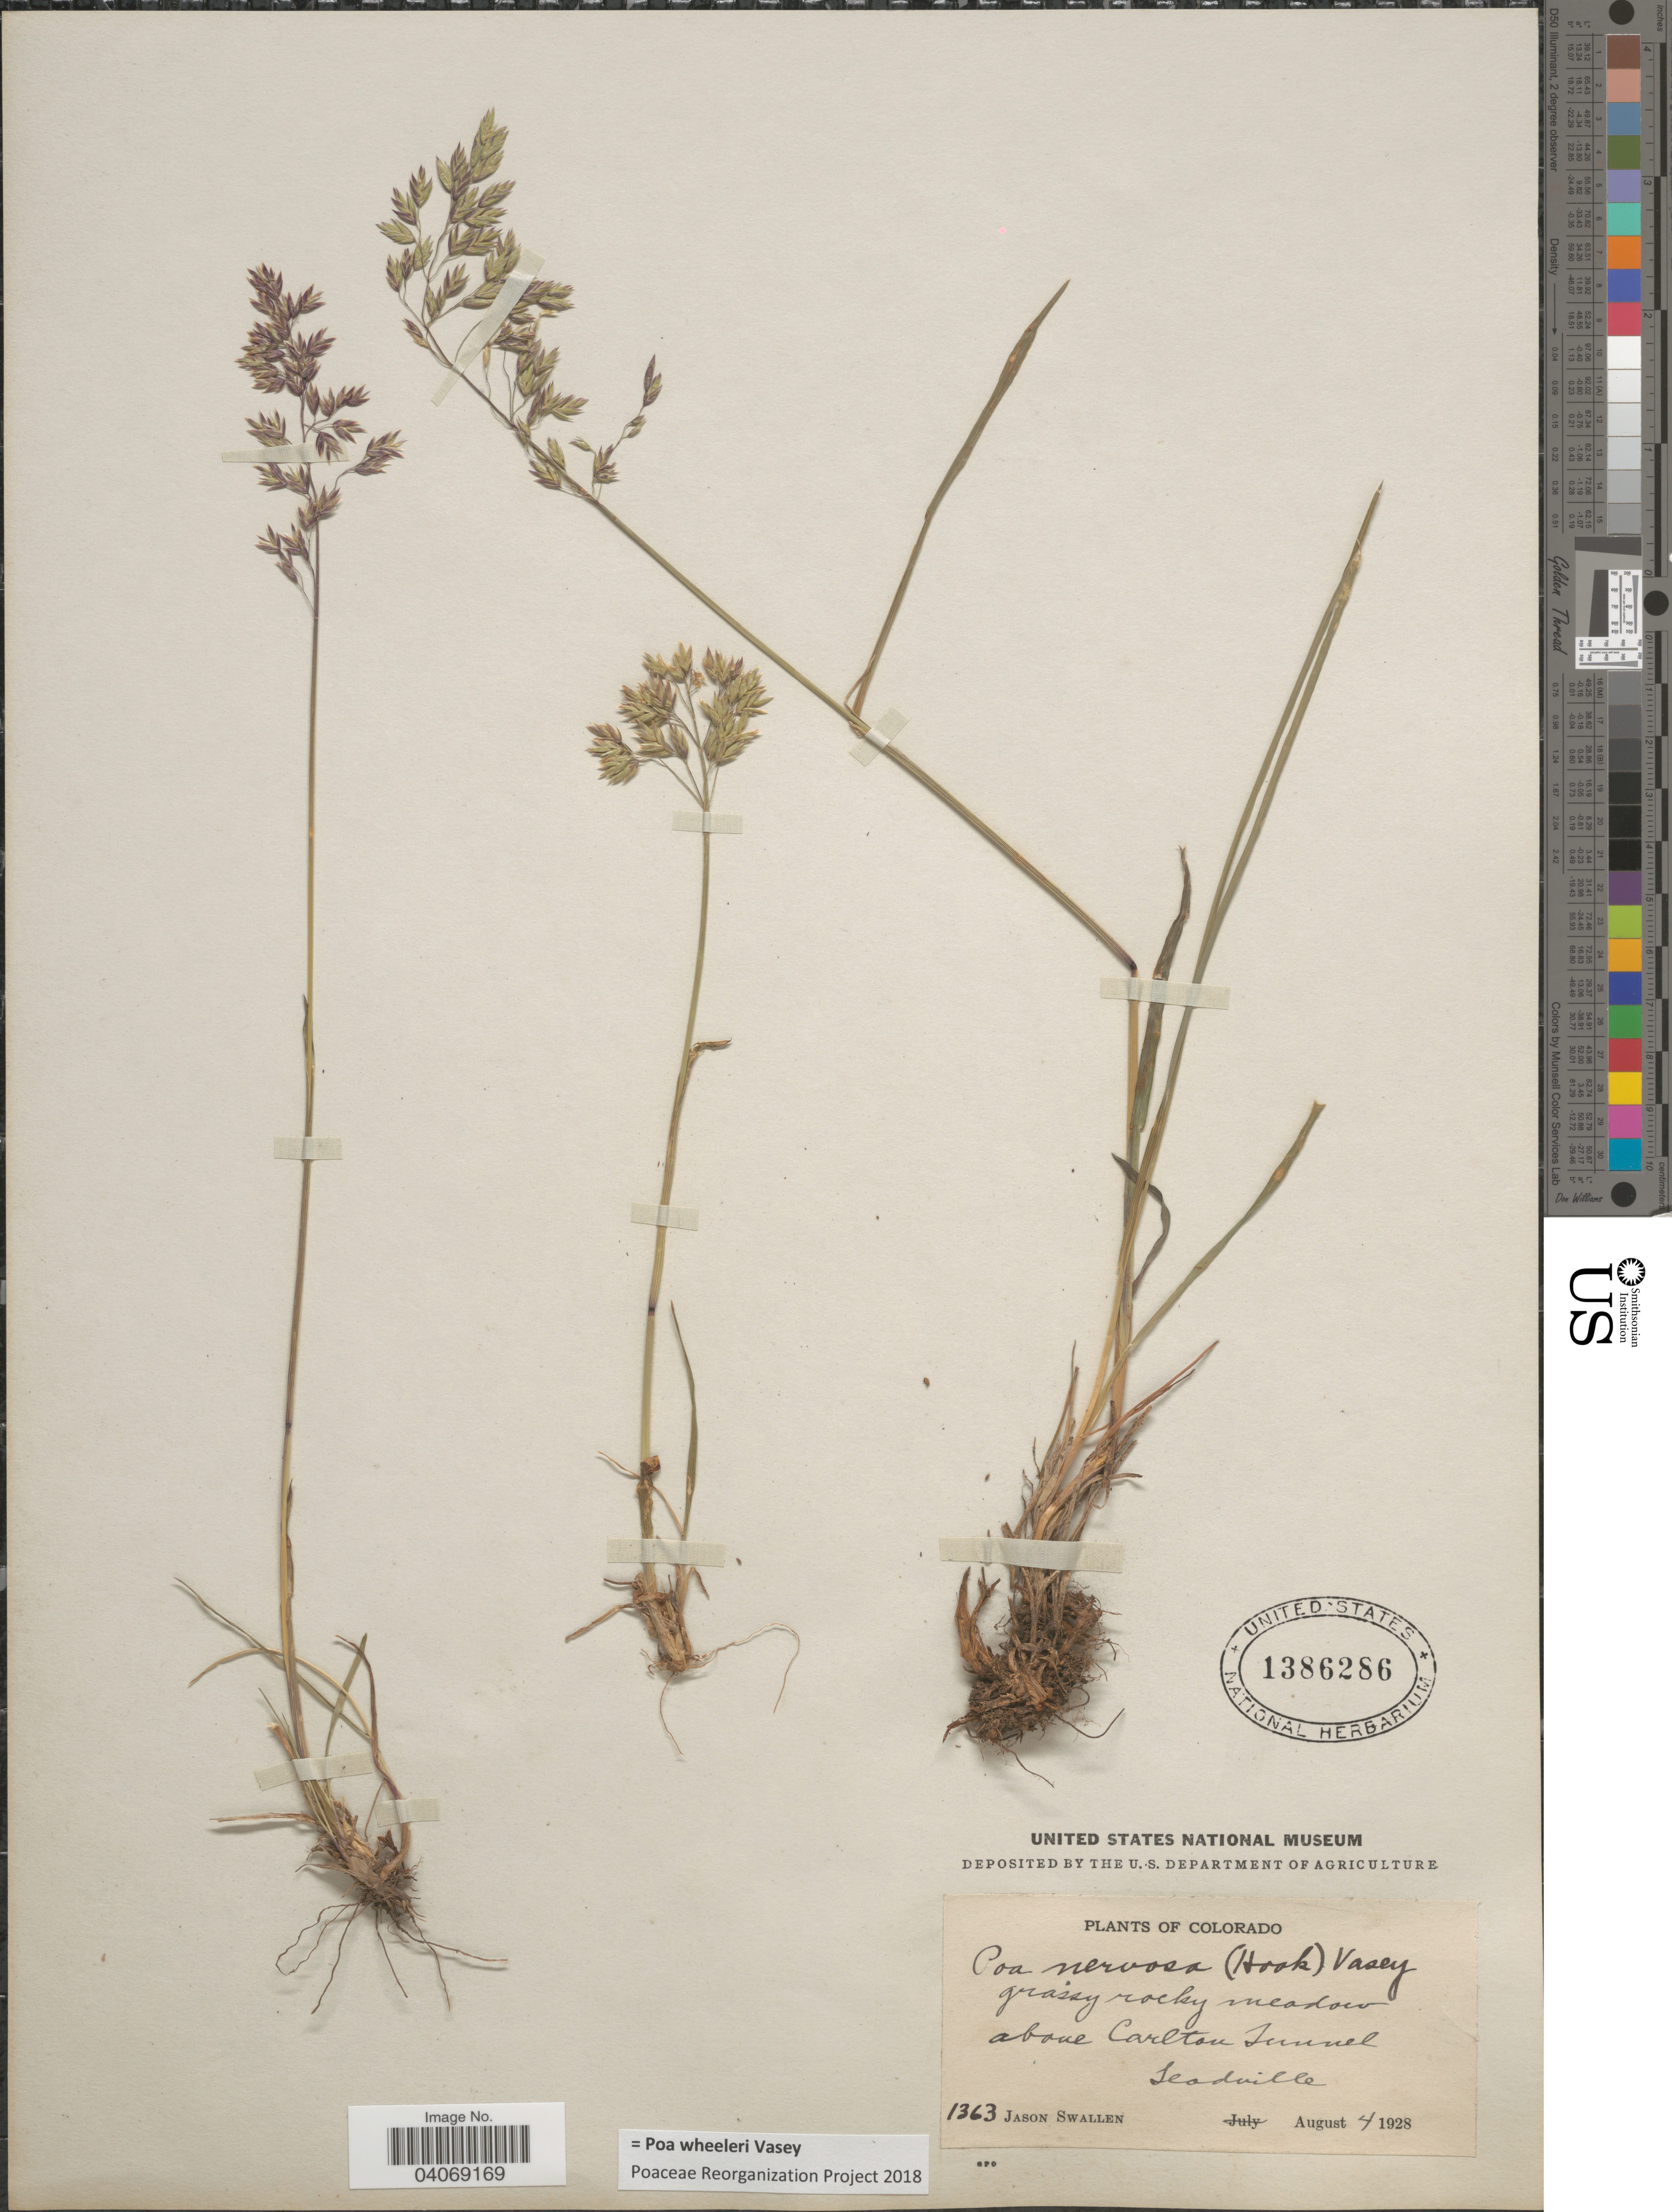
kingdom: Plantae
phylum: Tracheophyta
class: Liliopsida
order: Poales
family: Poaceae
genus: Poa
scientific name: Poa wheeleri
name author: Vasey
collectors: J. R. Swallen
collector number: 1363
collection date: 1928-08-04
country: United States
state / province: Colorado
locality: Grassy rocky meadow above Carlton Tunnel. Leadville.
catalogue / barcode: US 1386286